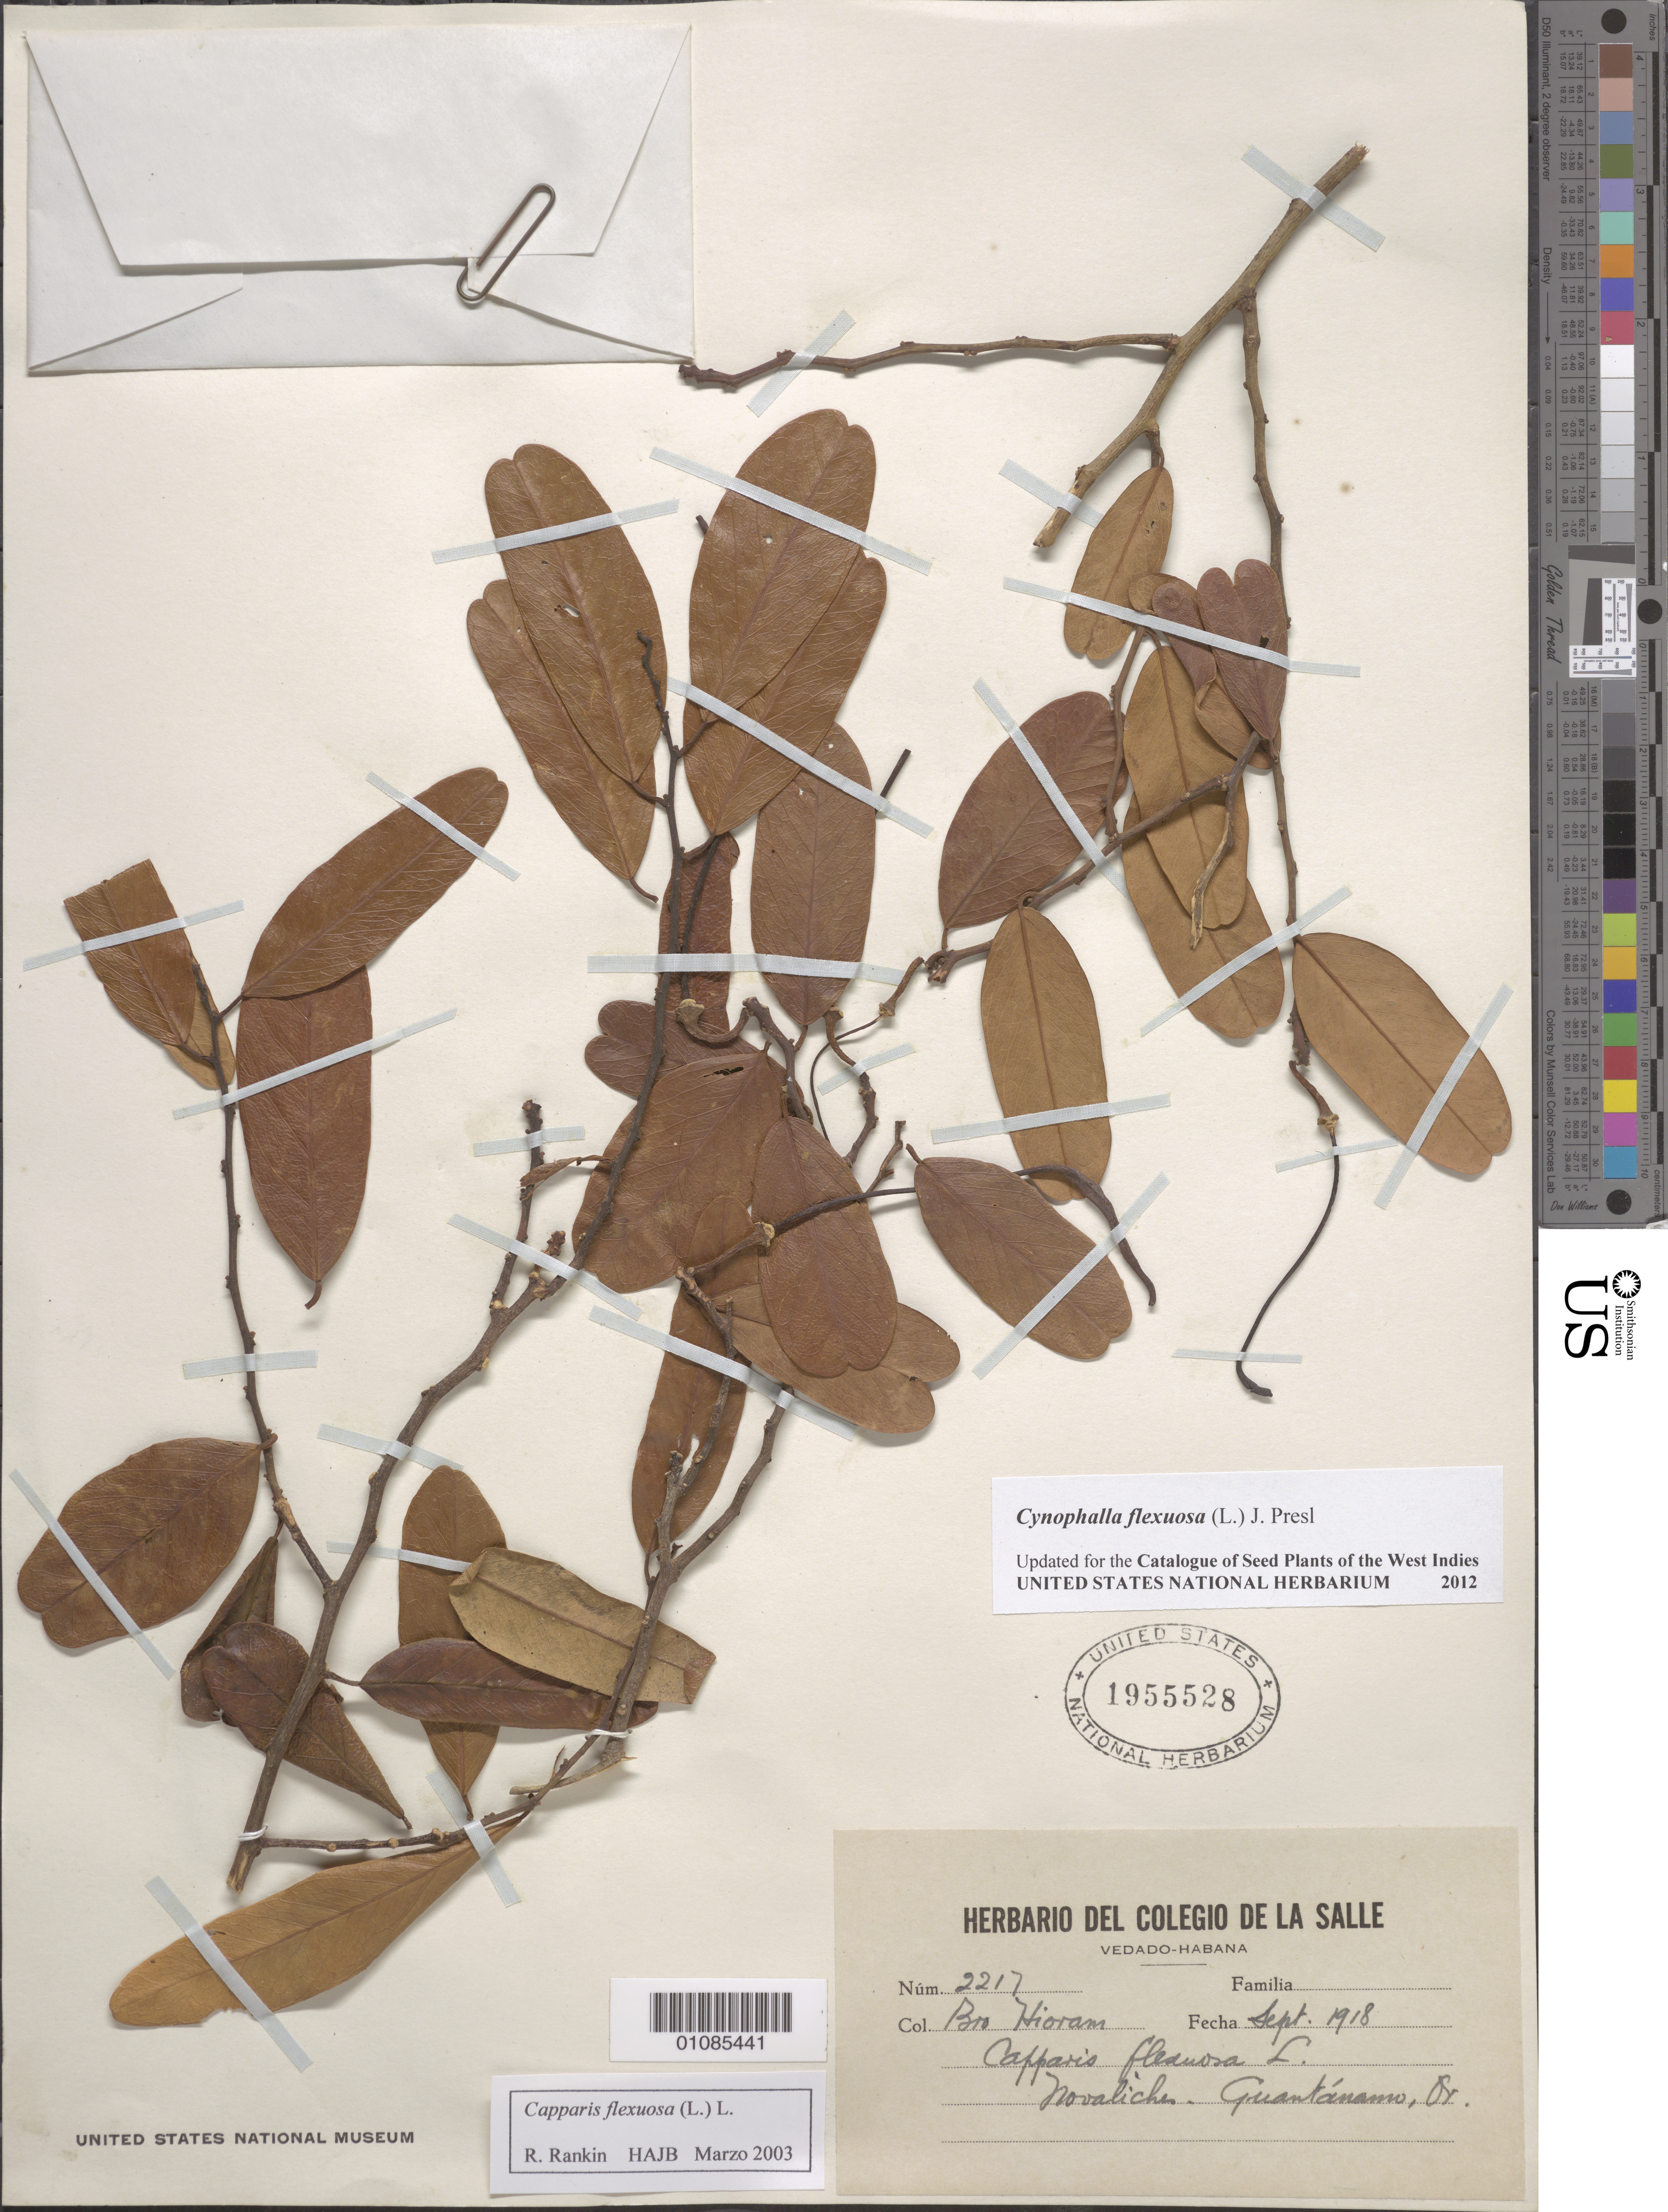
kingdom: Plantae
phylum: Tracheophyta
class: Magnoliopsida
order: Brassicales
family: Capparaceae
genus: Cynophalla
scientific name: Cynophalla flexuosa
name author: (L.) J. Presl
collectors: Bro. Hioram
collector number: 2217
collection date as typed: Sep 1918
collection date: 1918-09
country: Cuba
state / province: Guantánamo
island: Cuba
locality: Guantánamo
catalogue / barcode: US 1955528